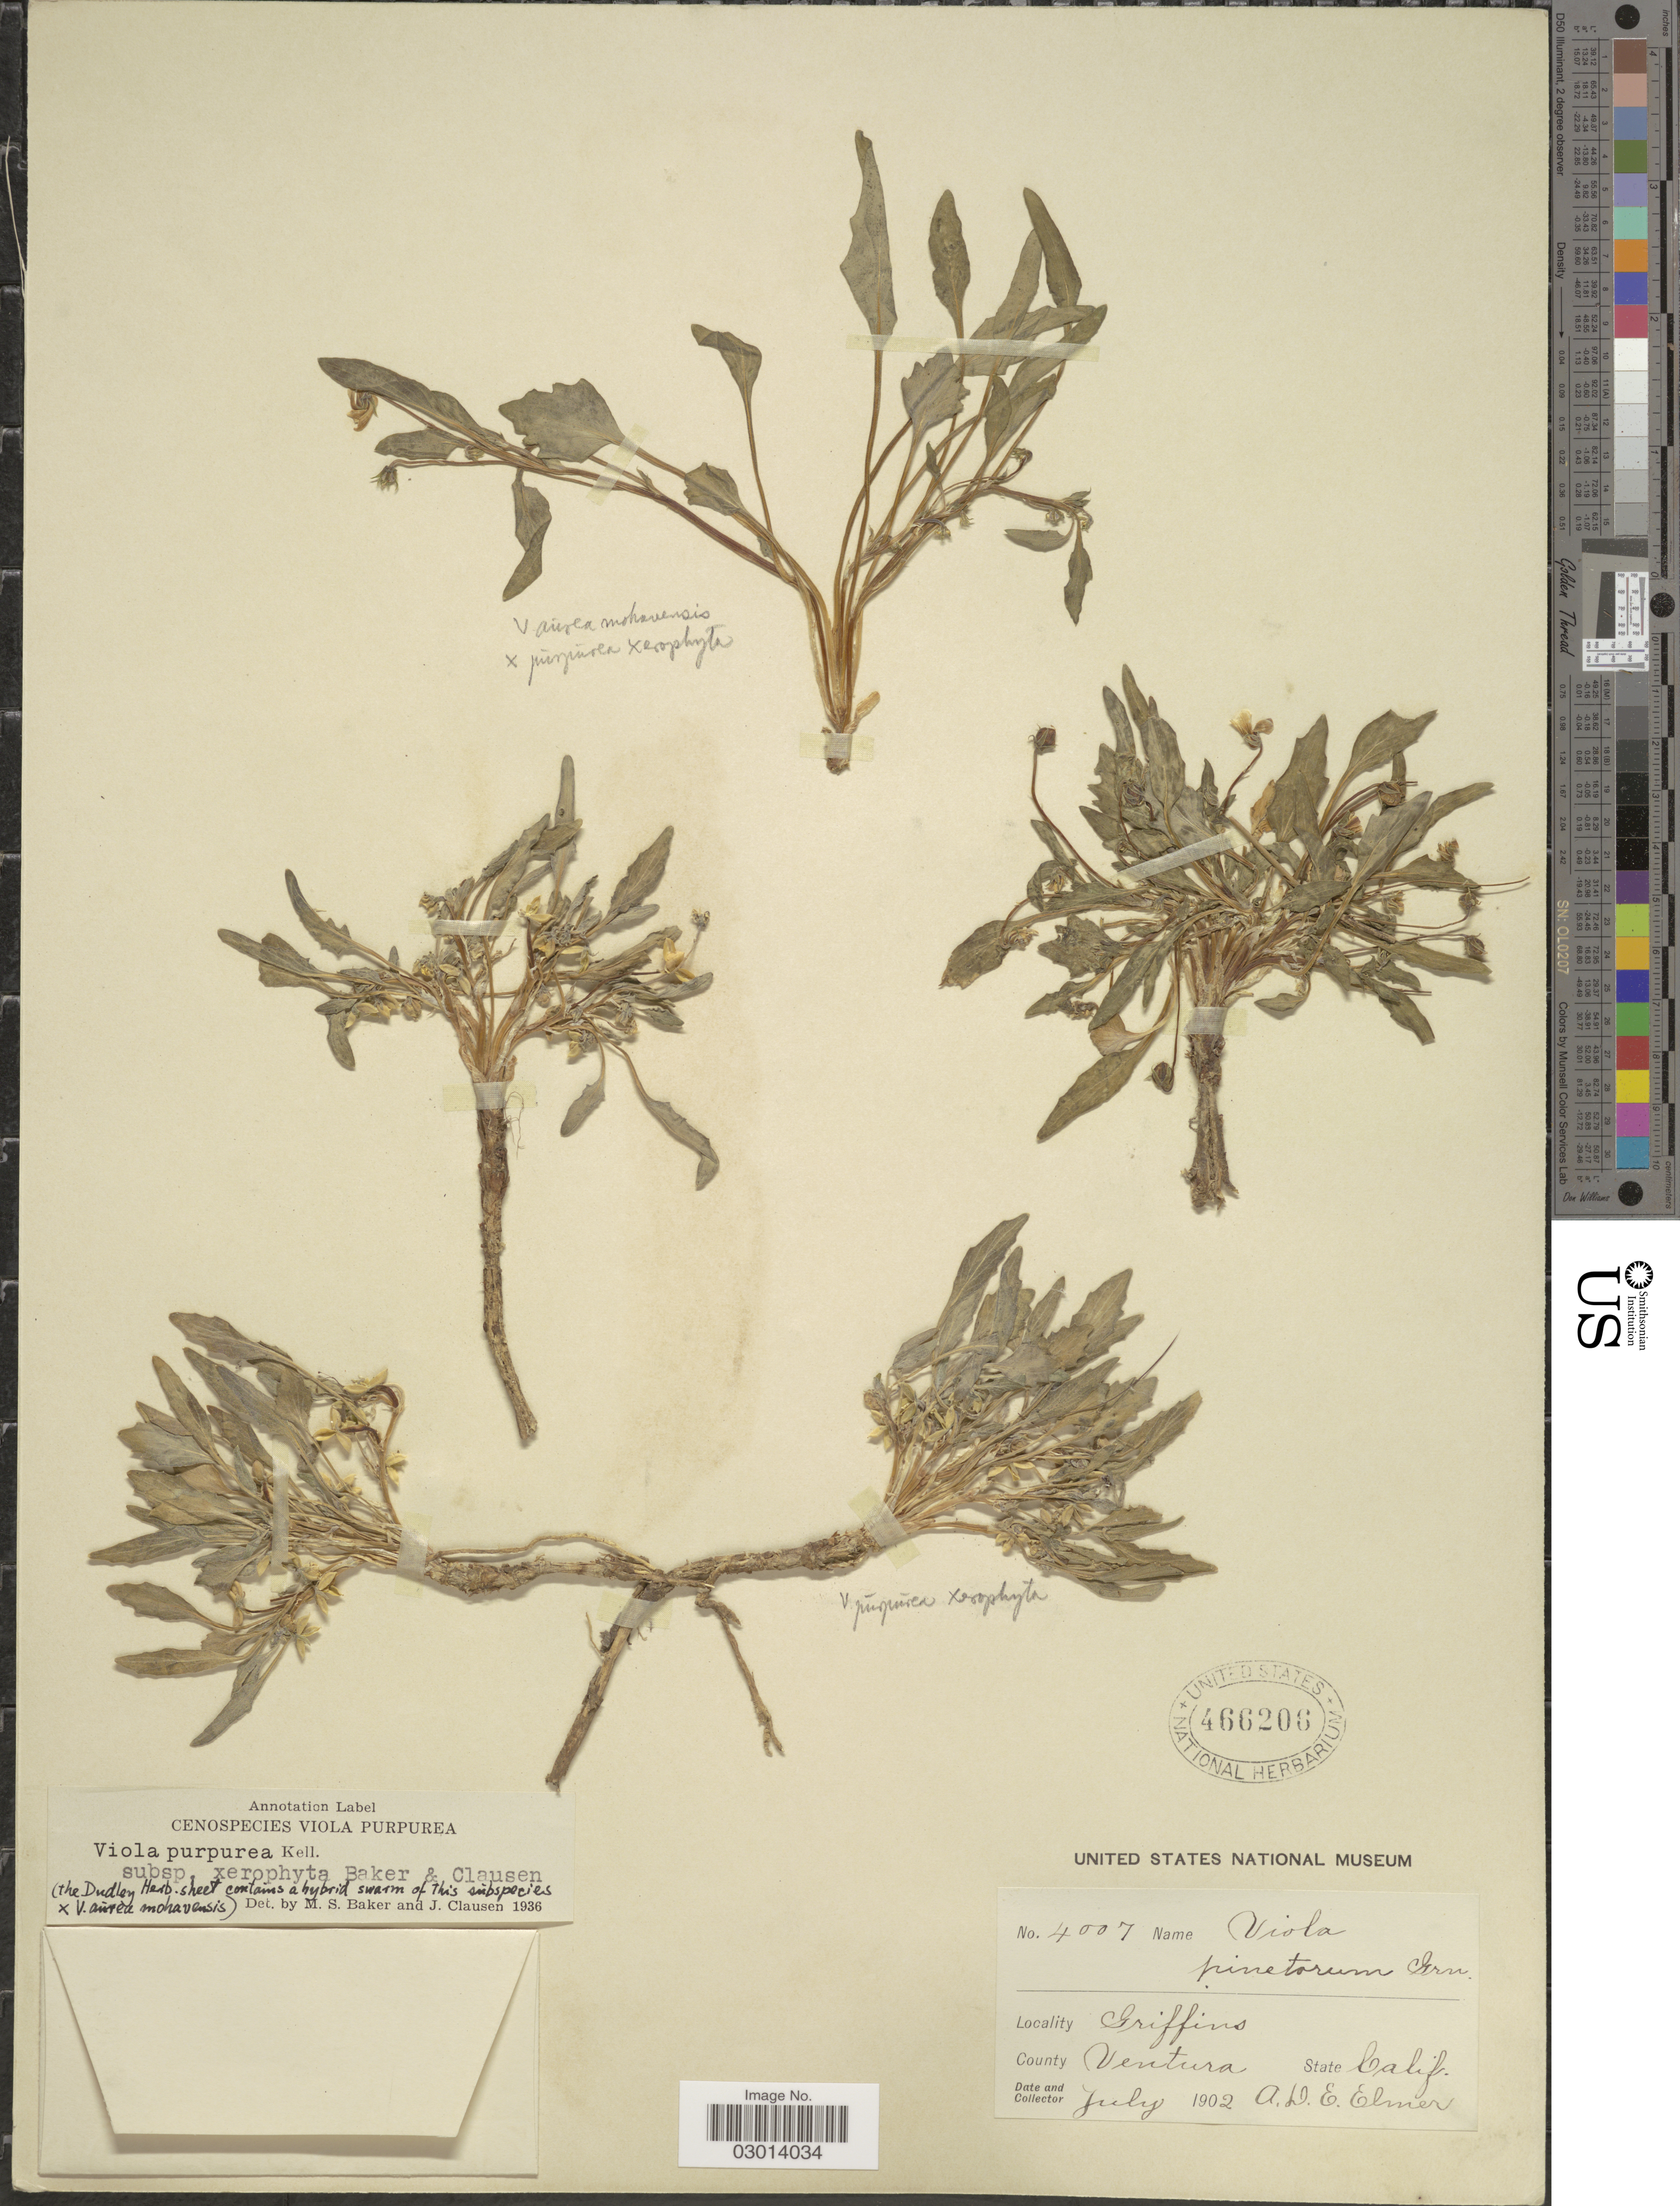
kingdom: Plantae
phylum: Tracheophyta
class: Magnoliopsida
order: Malpighiales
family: Violaceae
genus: Viola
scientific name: Viola purpurea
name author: Kellogg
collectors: A. D. E. Elmer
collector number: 4007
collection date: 1902-07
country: United States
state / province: California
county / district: Ventura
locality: Griffins. County Ventura. State Calif.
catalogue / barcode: US 466206